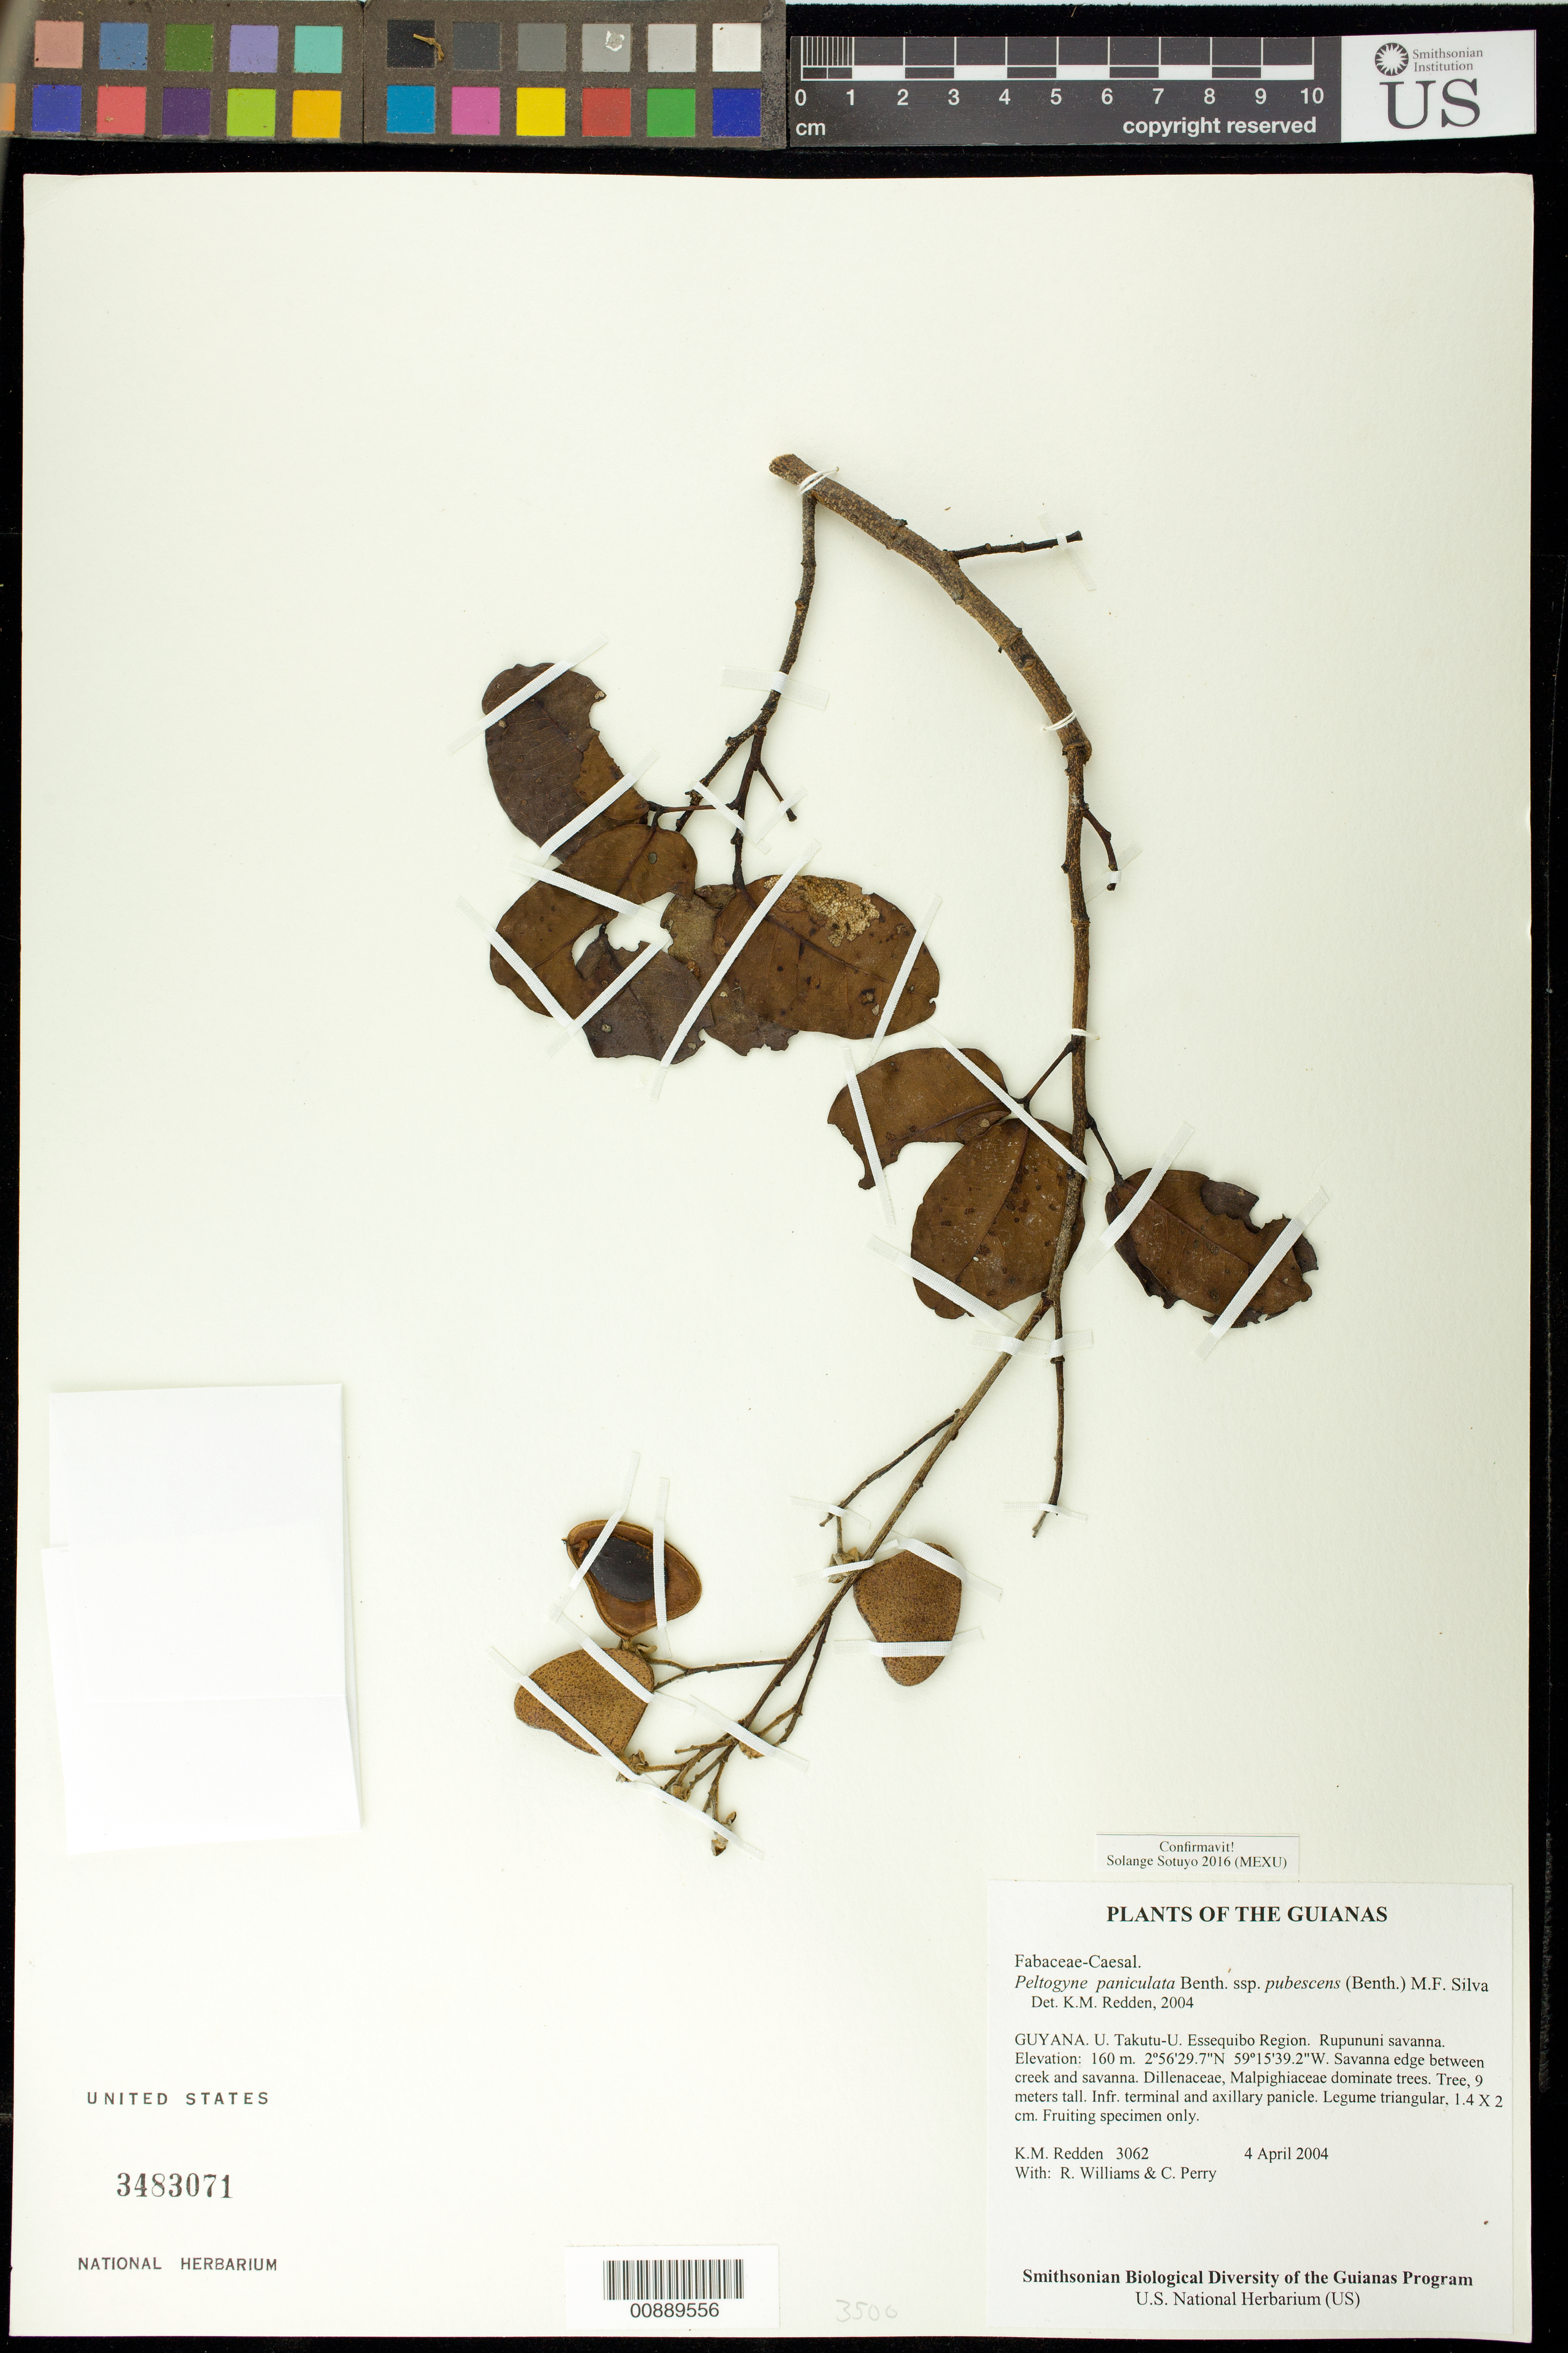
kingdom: Plantae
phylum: Tracheophyta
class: Magnoliopsida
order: Fabales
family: Fabaceae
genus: Peltogyne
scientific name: Peltogyne paniculata subsp. pubescens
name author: (Benth.) M.F. Silva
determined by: Sotuyo, Solange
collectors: K. M. Redden, R. Williams & C. Perry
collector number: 3062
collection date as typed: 4 April 2004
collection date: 2004-04-04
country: Guyana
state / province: U. Takutu-U. Essequibo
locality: Rupununi savanna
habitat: Savanna edge between creek and savanna. Dillenaceae, Malpighiaceae dominate trees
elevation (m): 160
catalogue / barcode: US 3483071